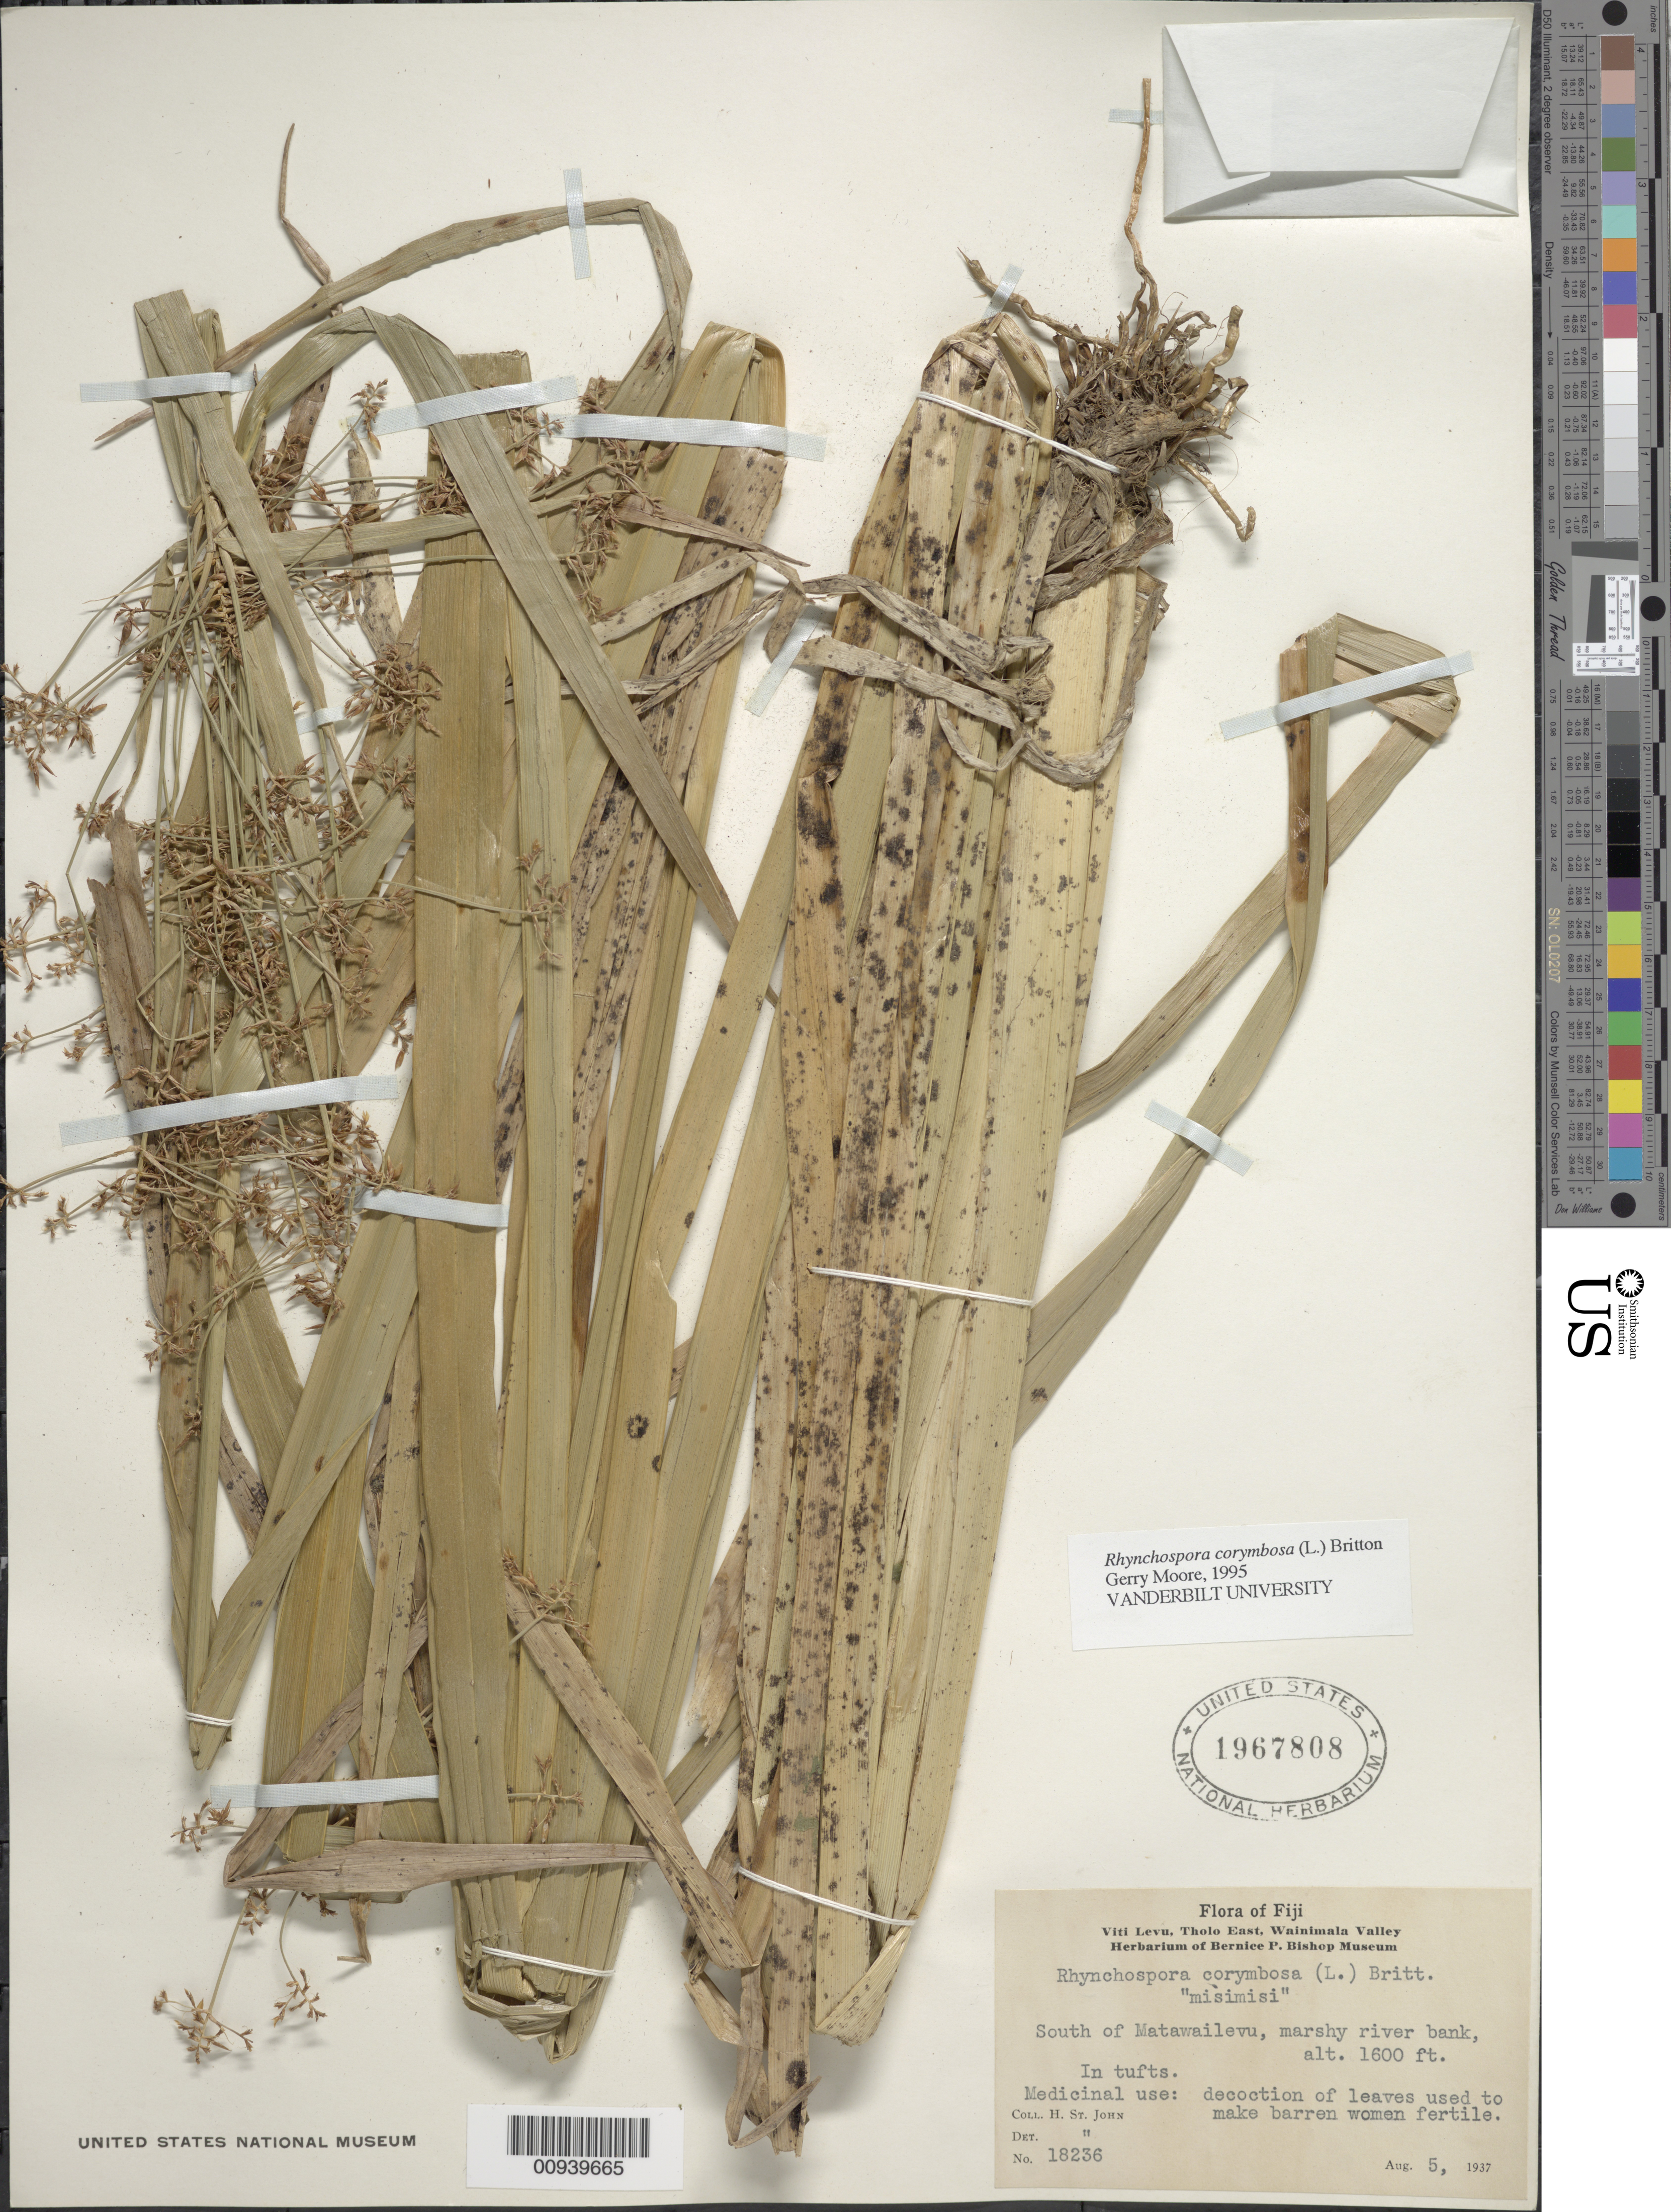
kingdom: Plantae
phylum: Tracheophyta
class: Liliopsida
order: Poales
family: Cyperaceae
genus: Rhynchospora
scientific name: Rhynchospora corymbosa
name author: (L.) Britton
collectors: H. St. John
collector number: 18236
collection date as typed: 05 Aug 1937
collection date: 1937-08-05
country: Fiji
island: Viti Levu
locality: Tholo East, Wainimala Valley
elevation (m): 488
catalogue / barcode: US 1967808